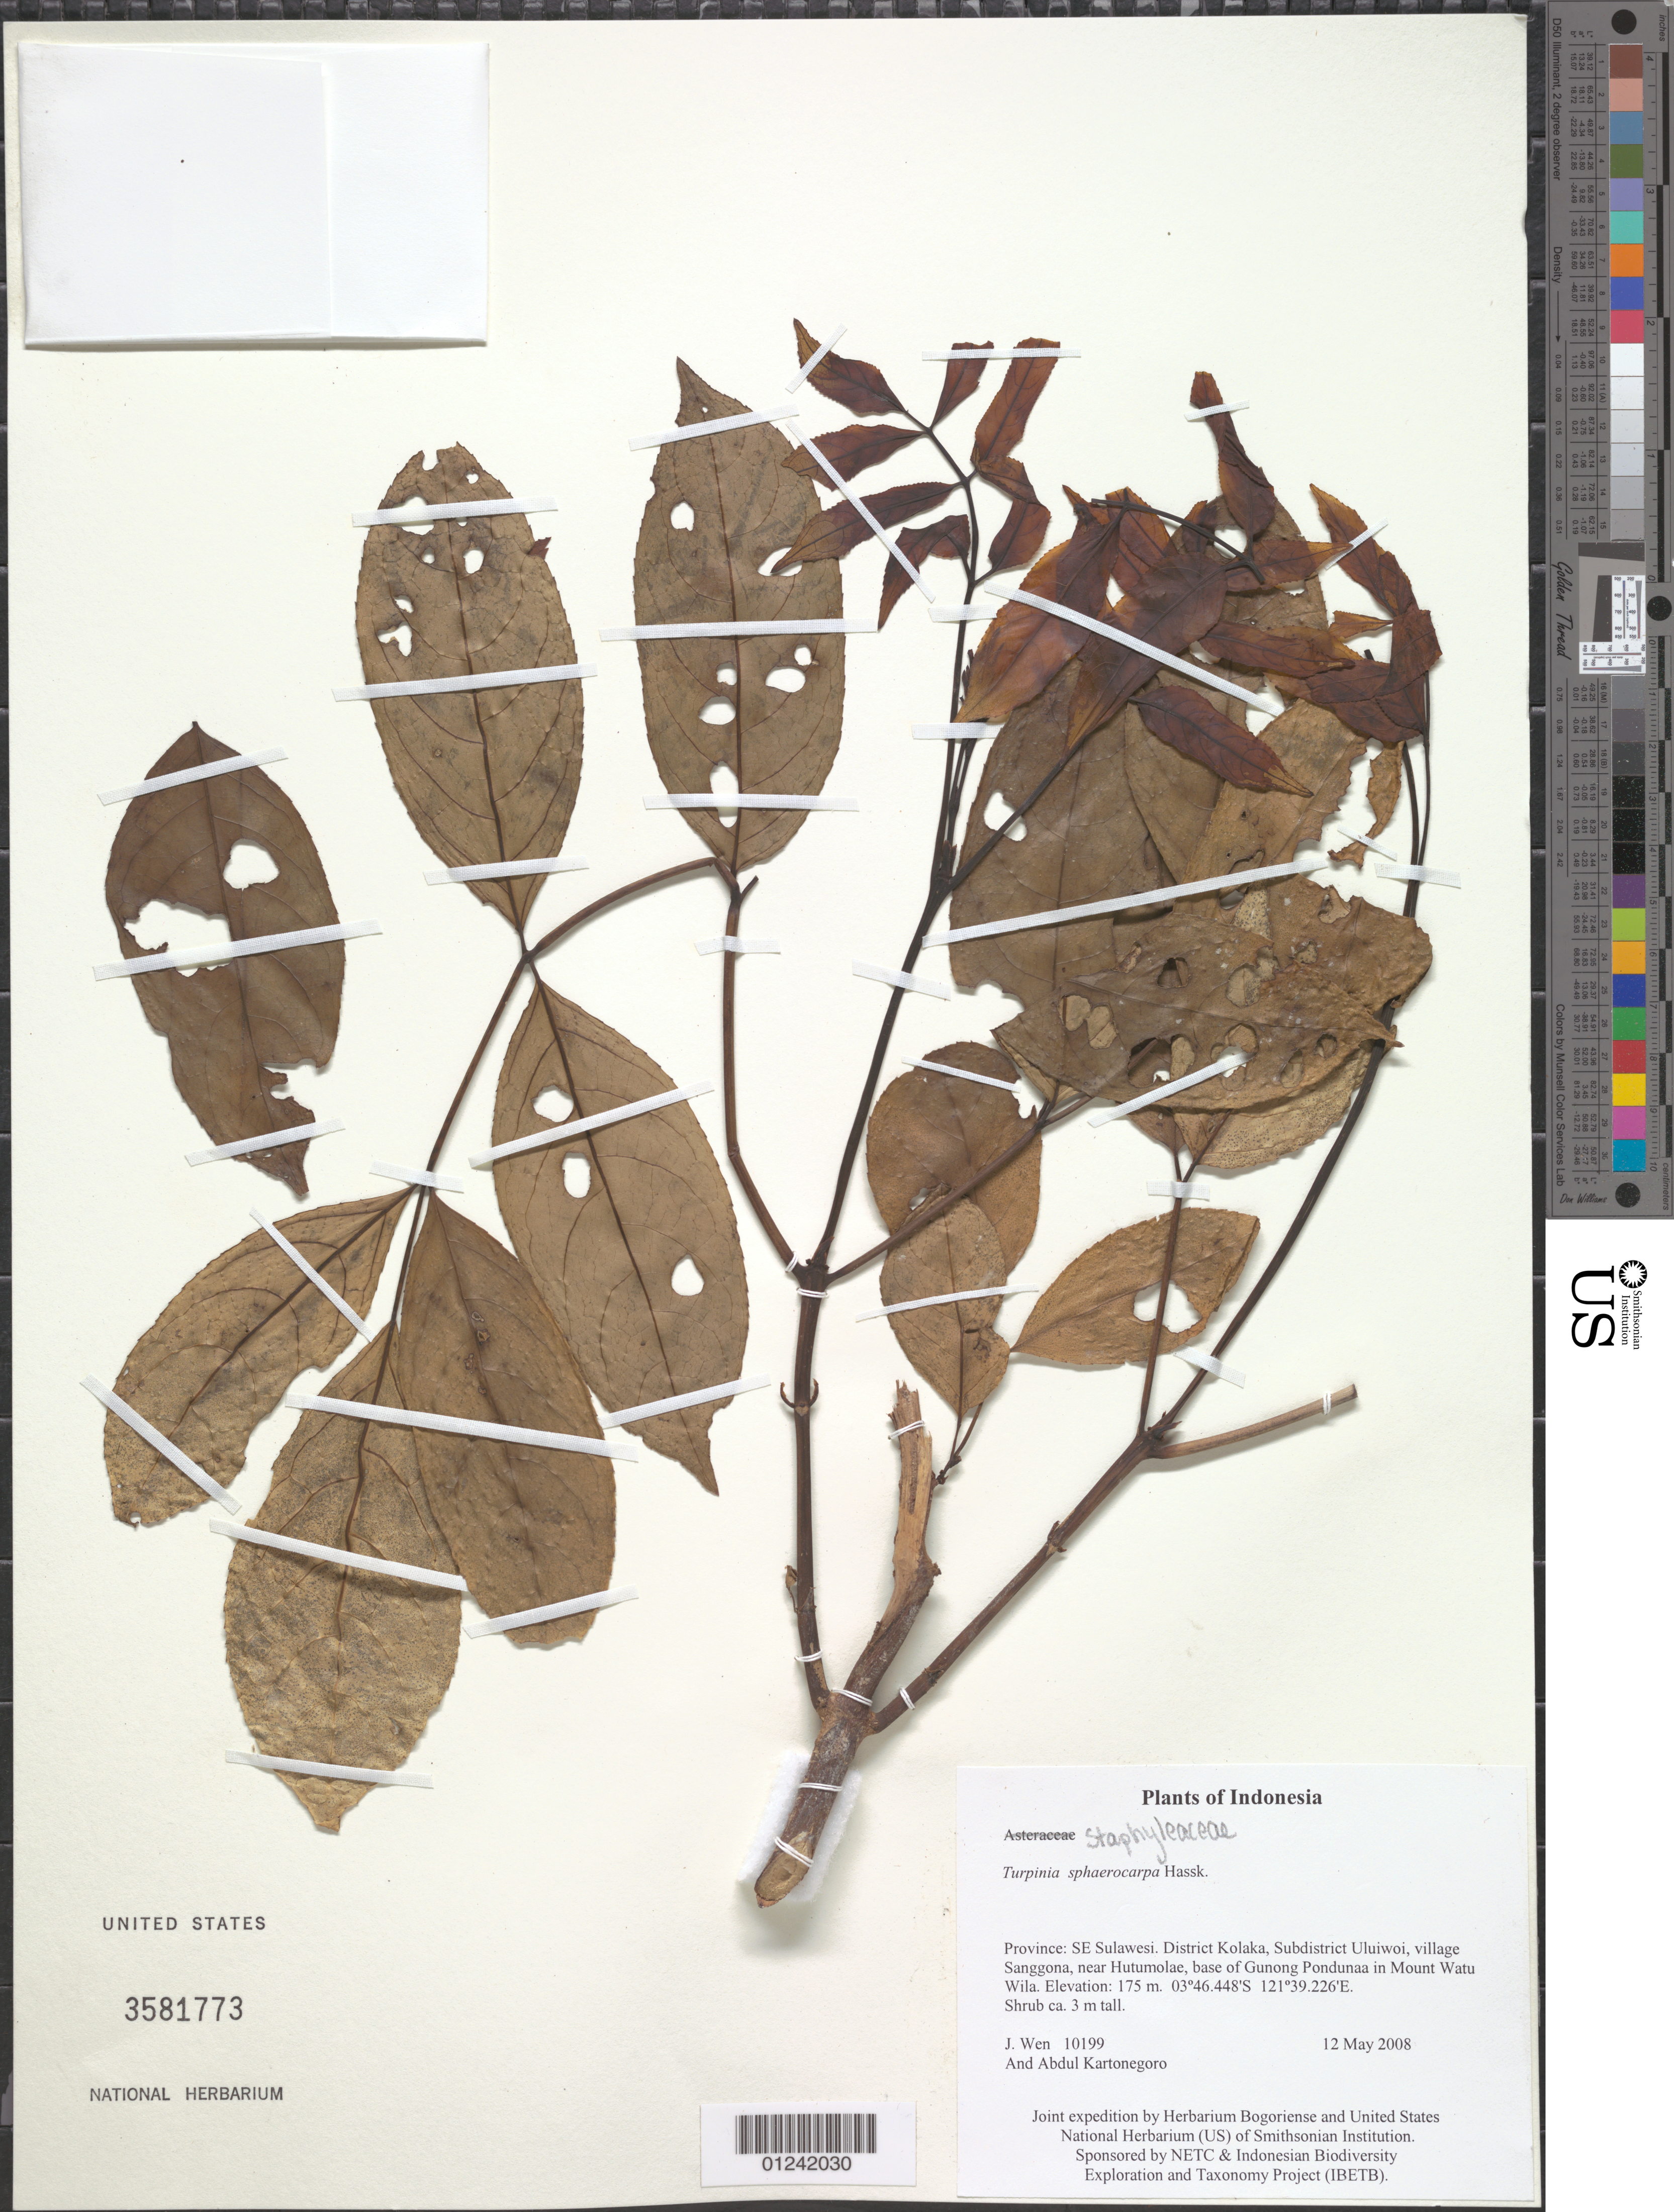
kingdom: Plantae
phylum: Tracheophyta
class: Magnoliopsida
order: Crossosomatales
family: Staphyleaceae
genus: Turpinia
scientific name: Turpinia sphaerocarpa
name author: Hassk.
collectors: J. Wen & A. Kartonegoro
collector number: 10199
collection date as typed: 12 May 2008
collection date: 2008-05-12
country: Indonesia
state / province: Sulawesi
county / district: Sulawesi Tenggara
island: Sulawesi [Celebes]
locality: District Kolaka, Subdistrict Uluiwoi, village Sanggona, near Hutumolae, base of Gunong Pondunaa in Mount Watu Wila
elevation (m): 175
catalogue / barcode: US 3581773